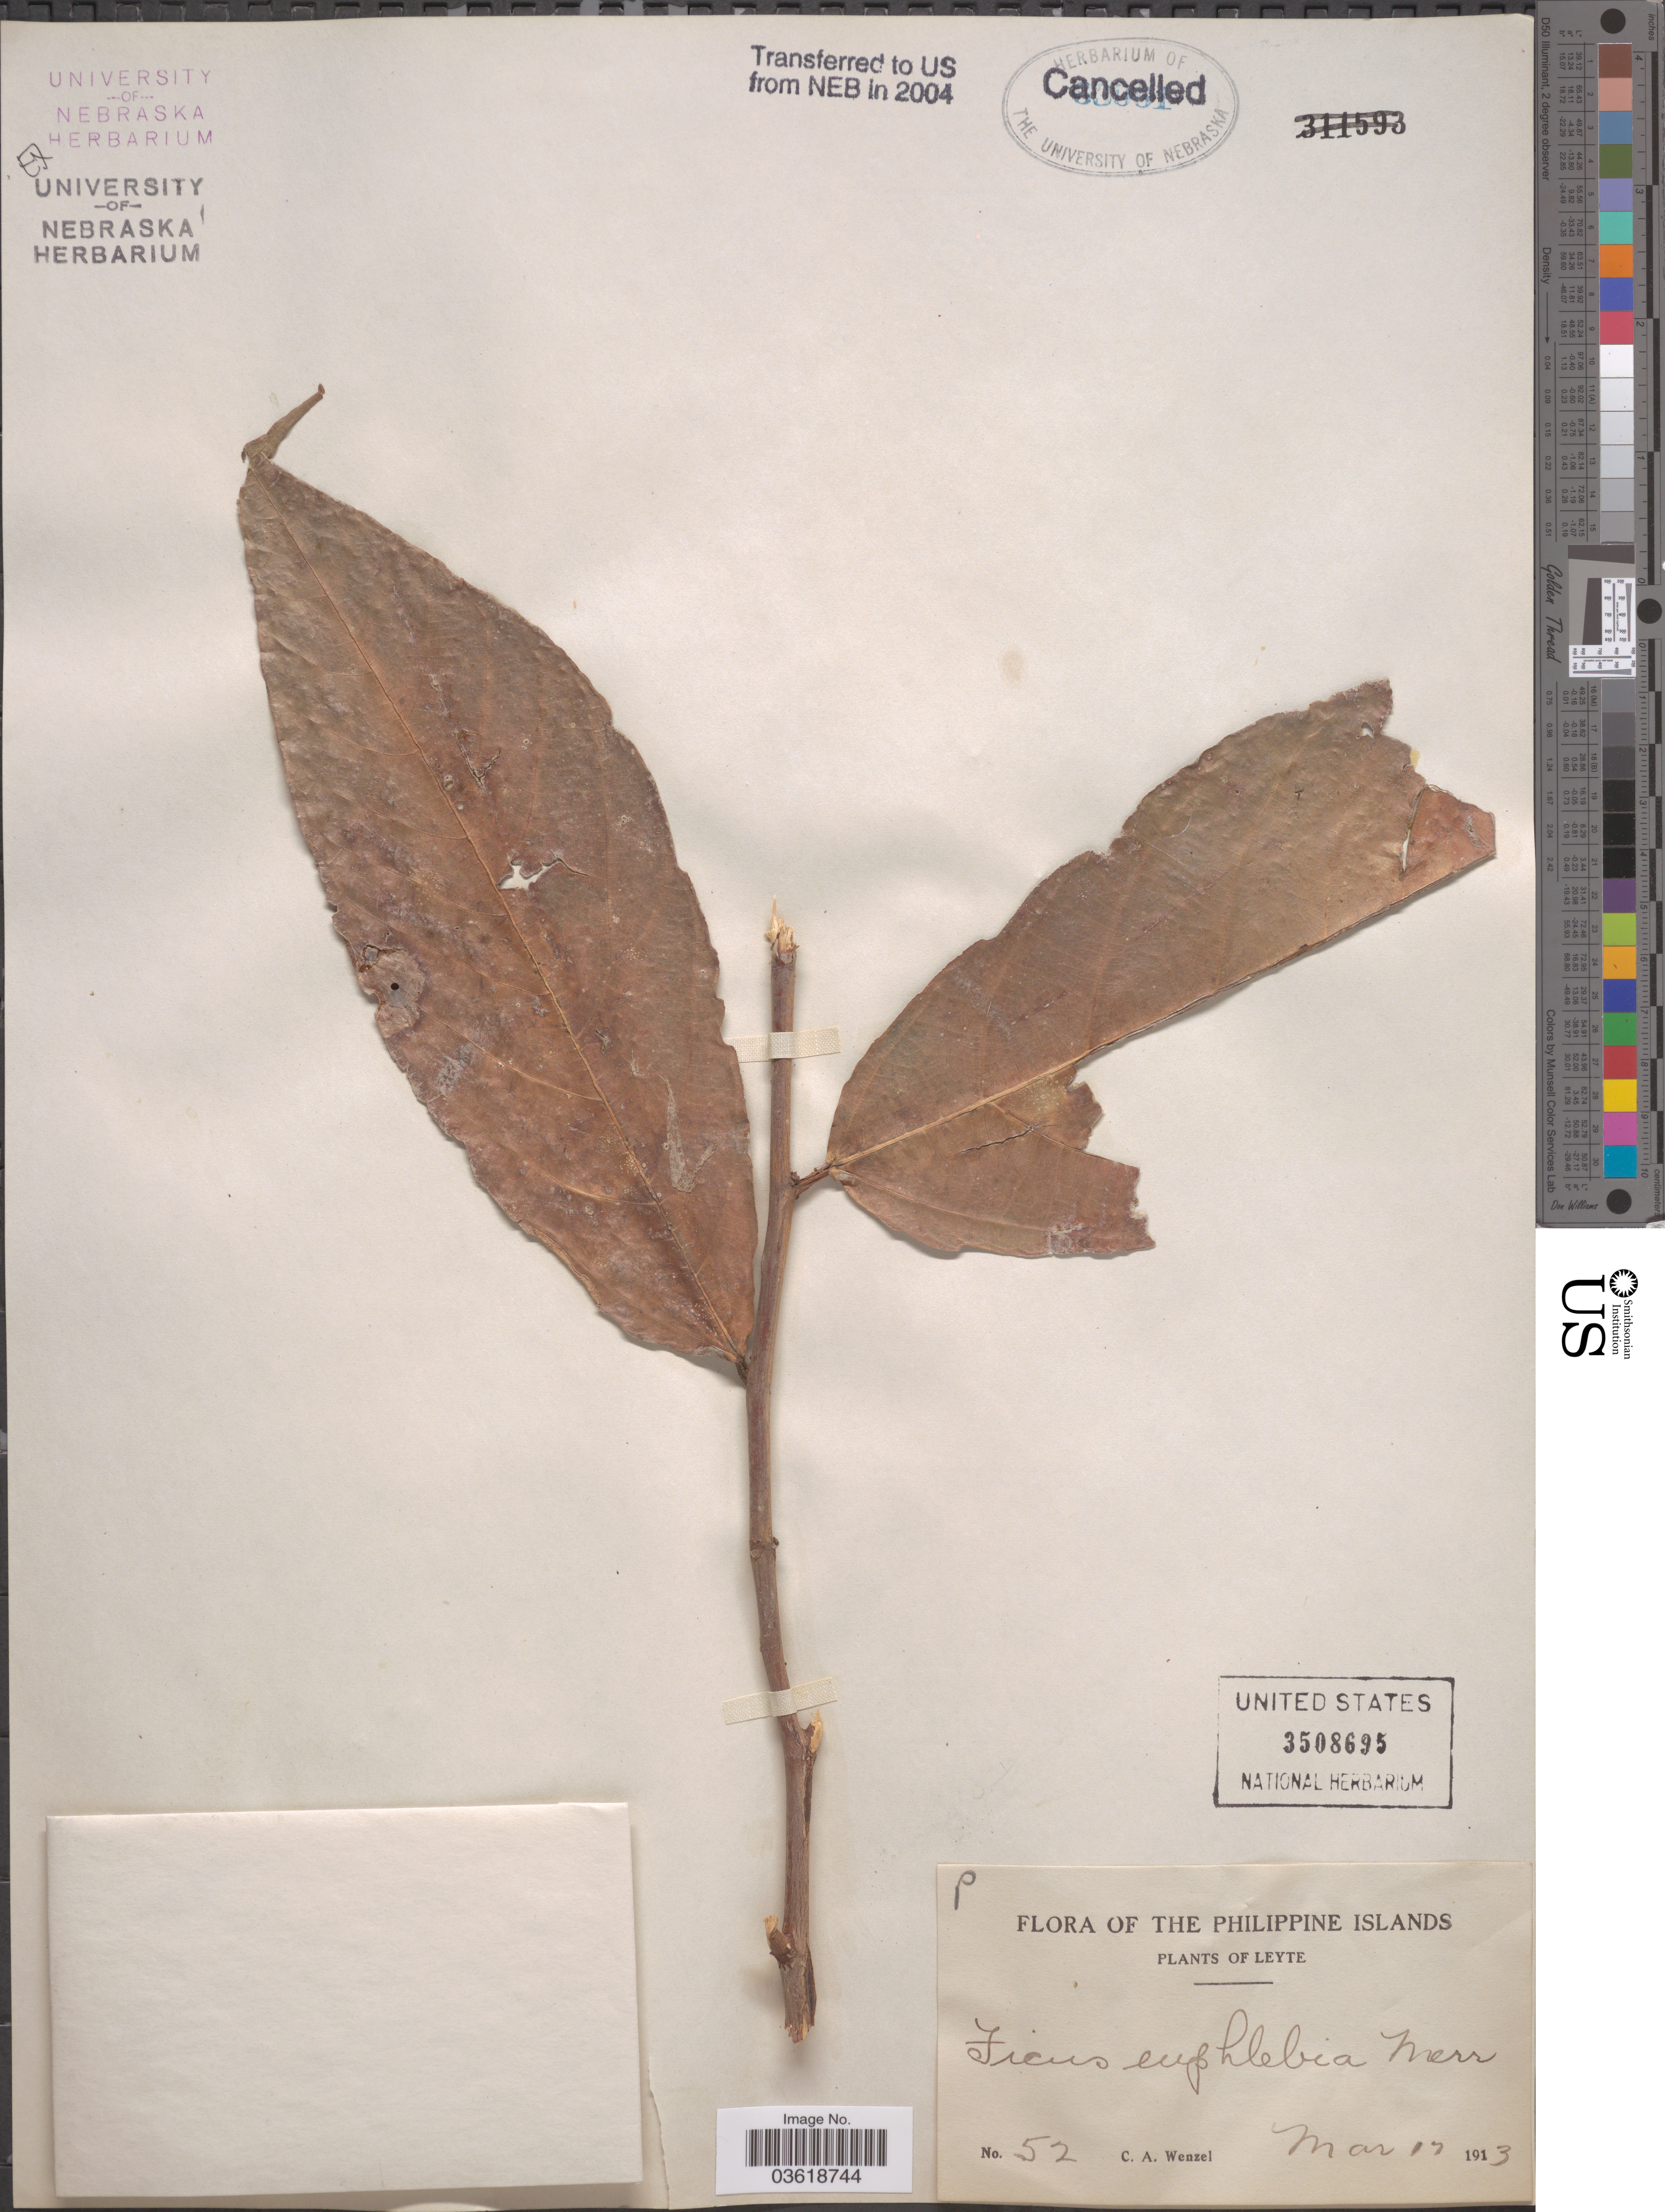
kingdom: Plantae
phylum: Tracheophyta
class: Magnoliopsida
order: Rosales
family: Moraceae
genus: Ficus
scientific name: Ficus cumingii var. terminalifolia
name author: (Elmer) Sata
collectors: C. Wenzel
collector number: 52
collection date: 1913-03-17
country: Philippines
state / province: Eastern Visayas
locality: Philippine Islands. Leyte.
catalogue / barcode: US 3508695